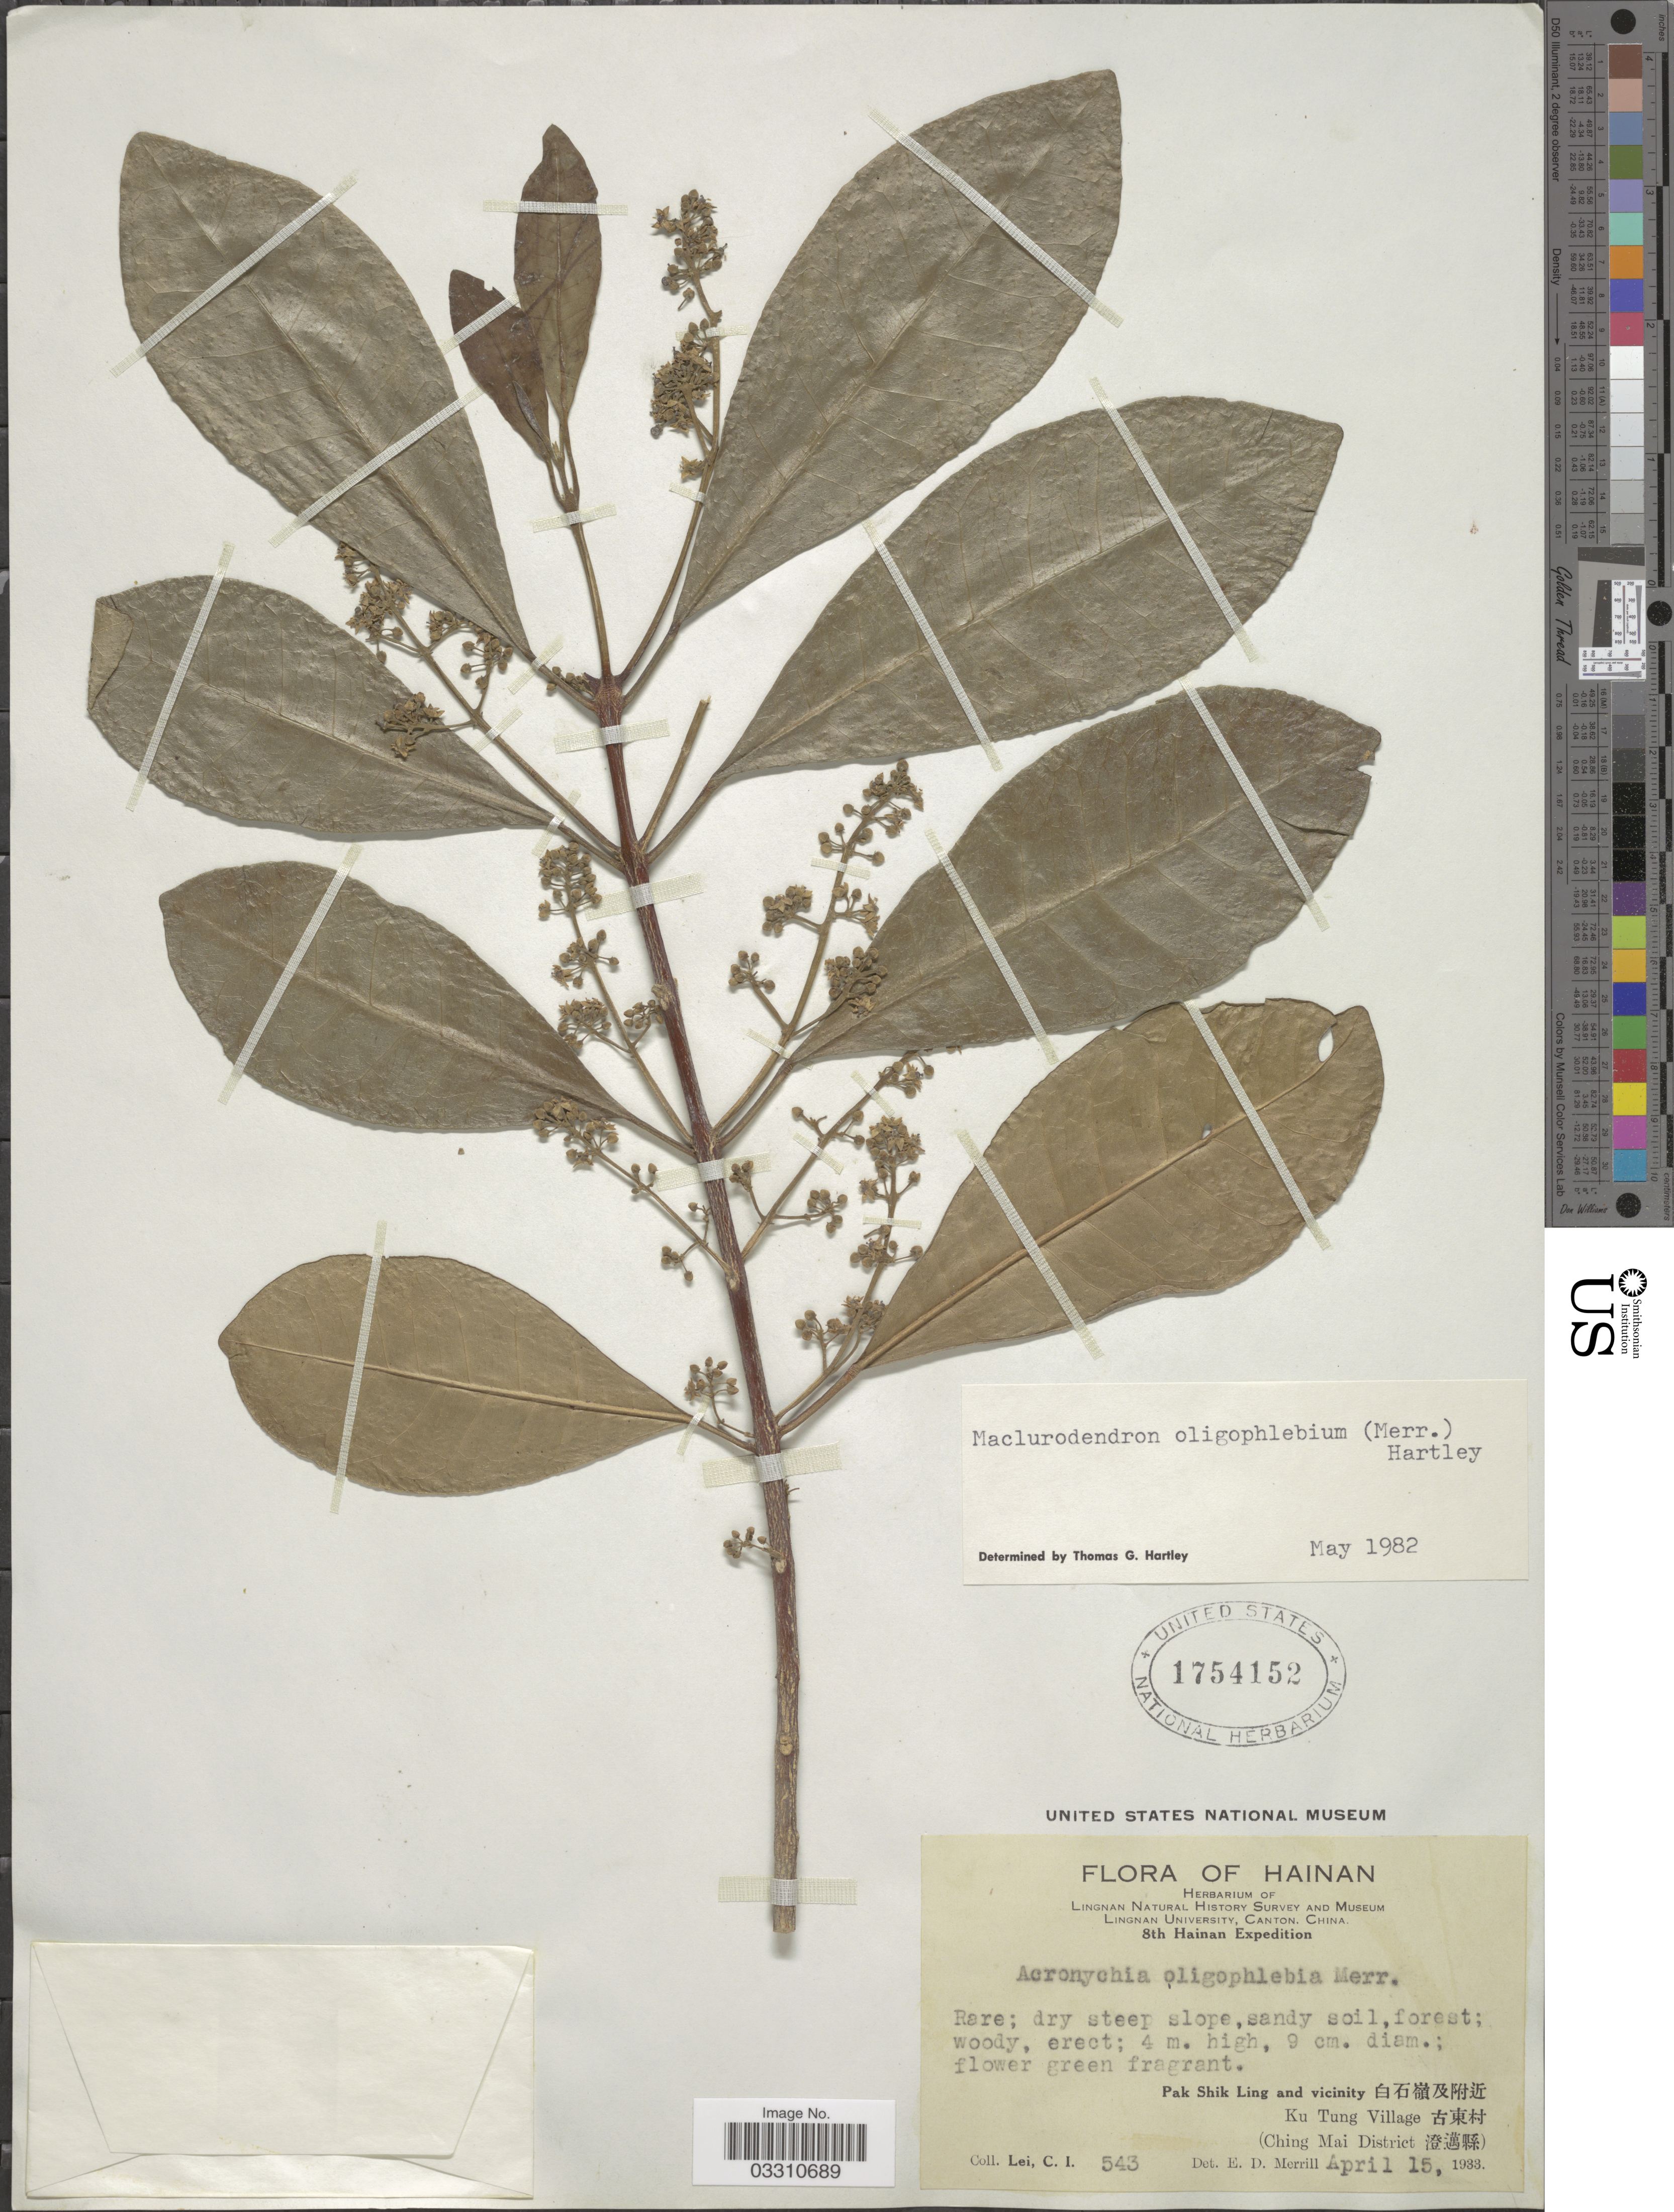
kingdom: Plantae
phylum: Tracheophyta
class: Magnoliopsida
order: Sapindales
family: Rutaceae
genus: Maclurodendron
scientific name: Maclurodendron oligophlebium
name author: (Merr.) T.G. Hartley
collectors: C. I. Lei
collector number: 543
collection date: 1933-04-15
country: China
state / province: Hainan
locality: Pak Shik Ling and vicinity X. Ku Tung Village X. (Ching Mai District X).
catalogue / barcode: US 1754152